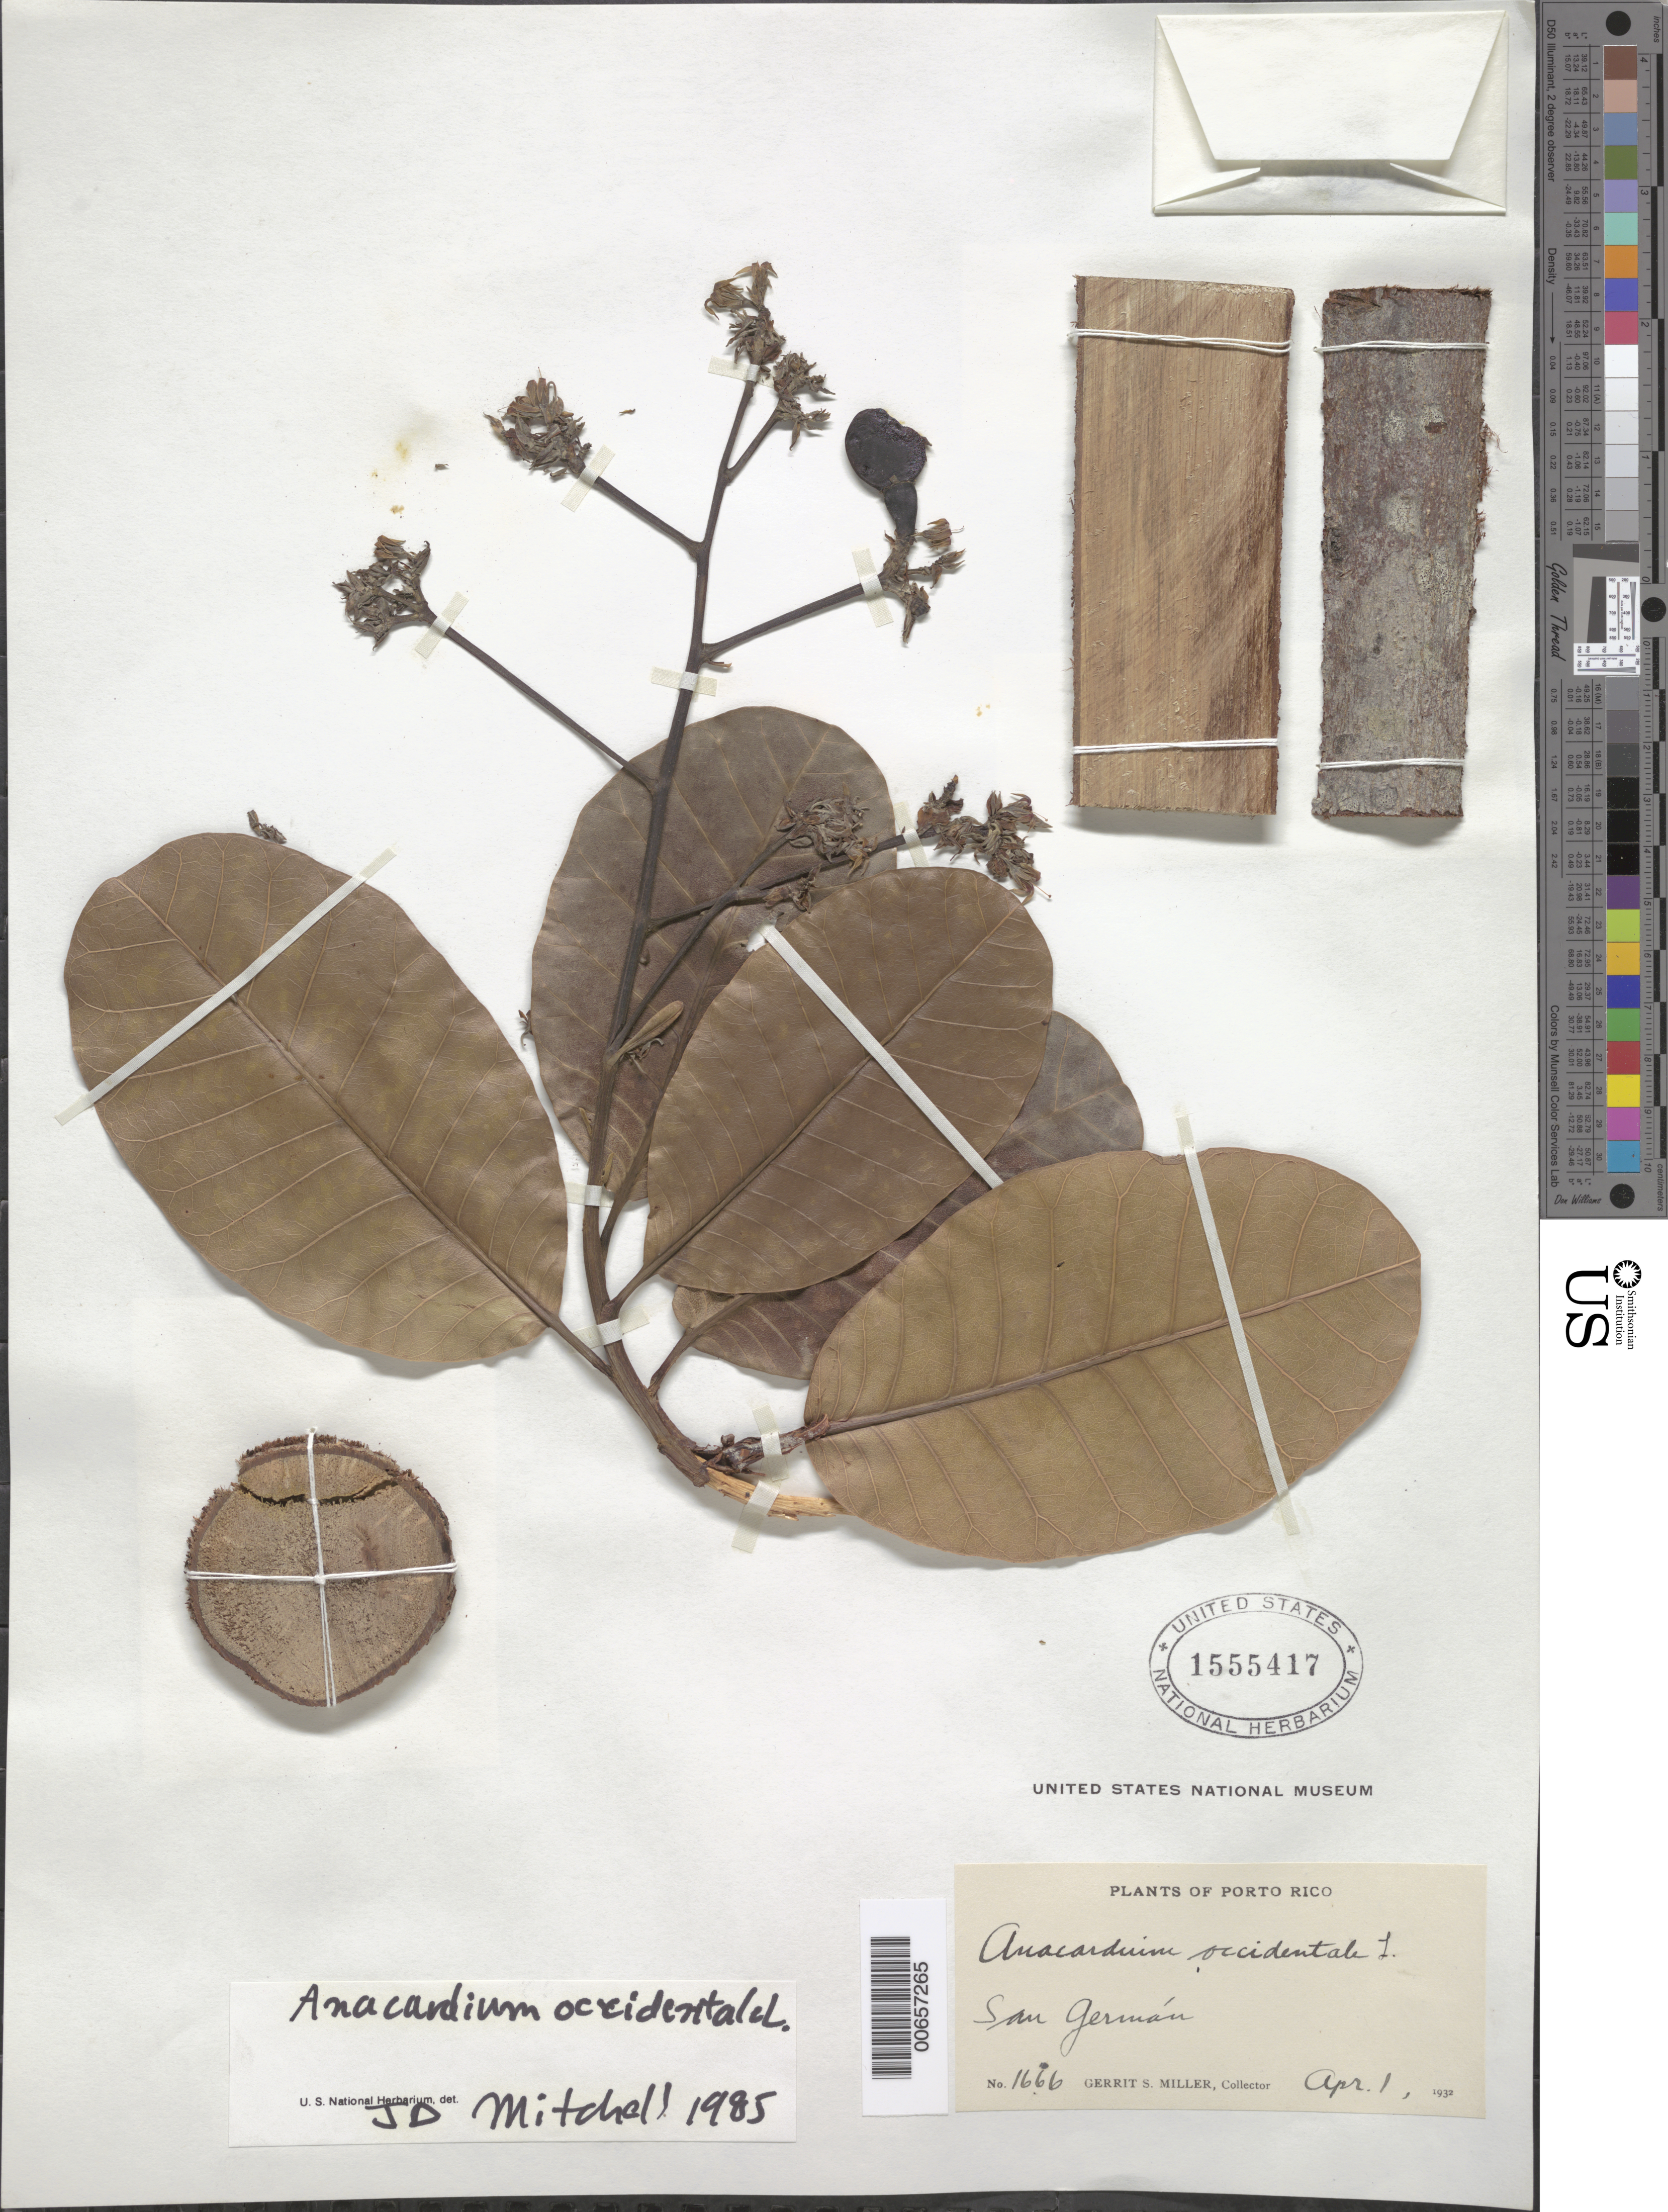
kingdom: Plantae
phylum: Tracheophyta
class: Magnoliopsida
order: Sapindales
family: Anacardiaceae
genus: Anacardium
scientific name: Anacardium occidentale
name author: L.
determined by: Mitchell, John D.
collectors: G. S. Miller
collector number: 1666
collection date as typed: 01 Apr 1932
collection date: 1932-04-01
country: Puerto Rico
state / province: San Germán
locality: San German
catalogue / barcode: US 1555417